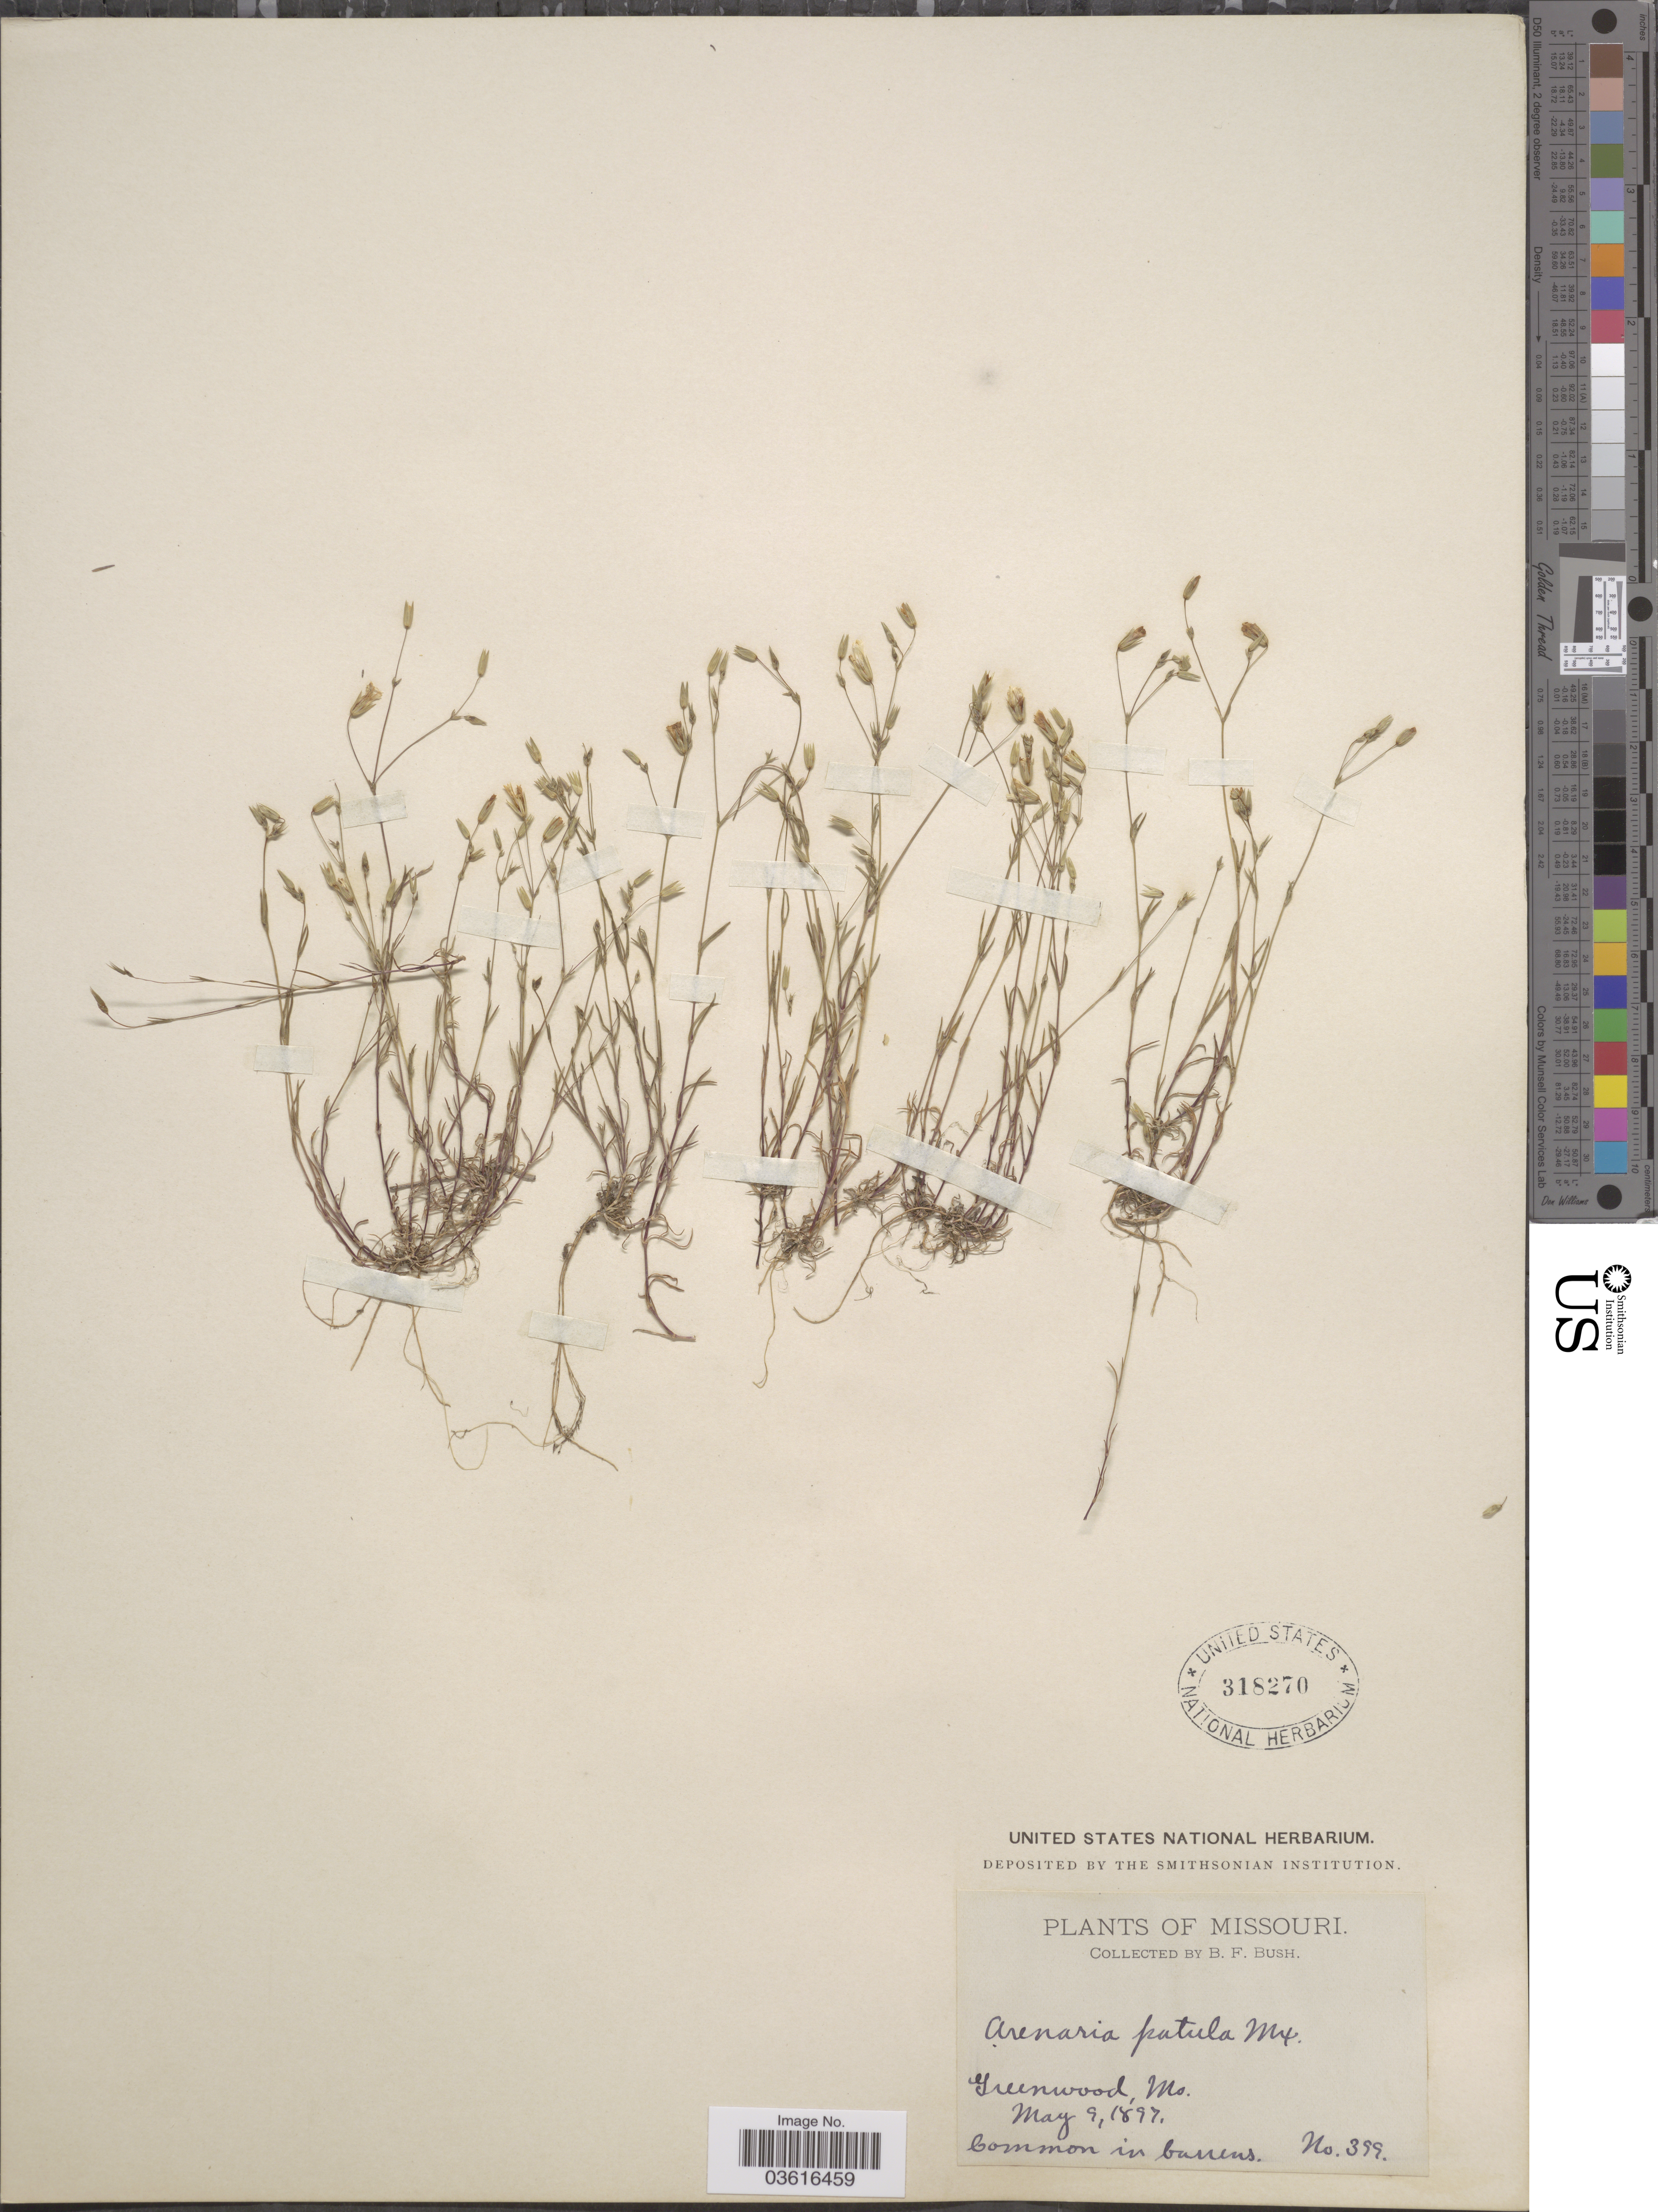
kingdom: Plantae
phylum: Tracheophyta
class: Magnoliopsida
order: Caryophyllales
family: Caryophyllaceae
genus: Minuartia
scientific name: Minuartia patula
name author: (Michx.) Mattf.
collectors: B. F. Bush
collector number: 399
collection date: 1897-05-09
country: United States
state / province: Missouri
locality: Greenwood.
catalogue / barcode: US 318270